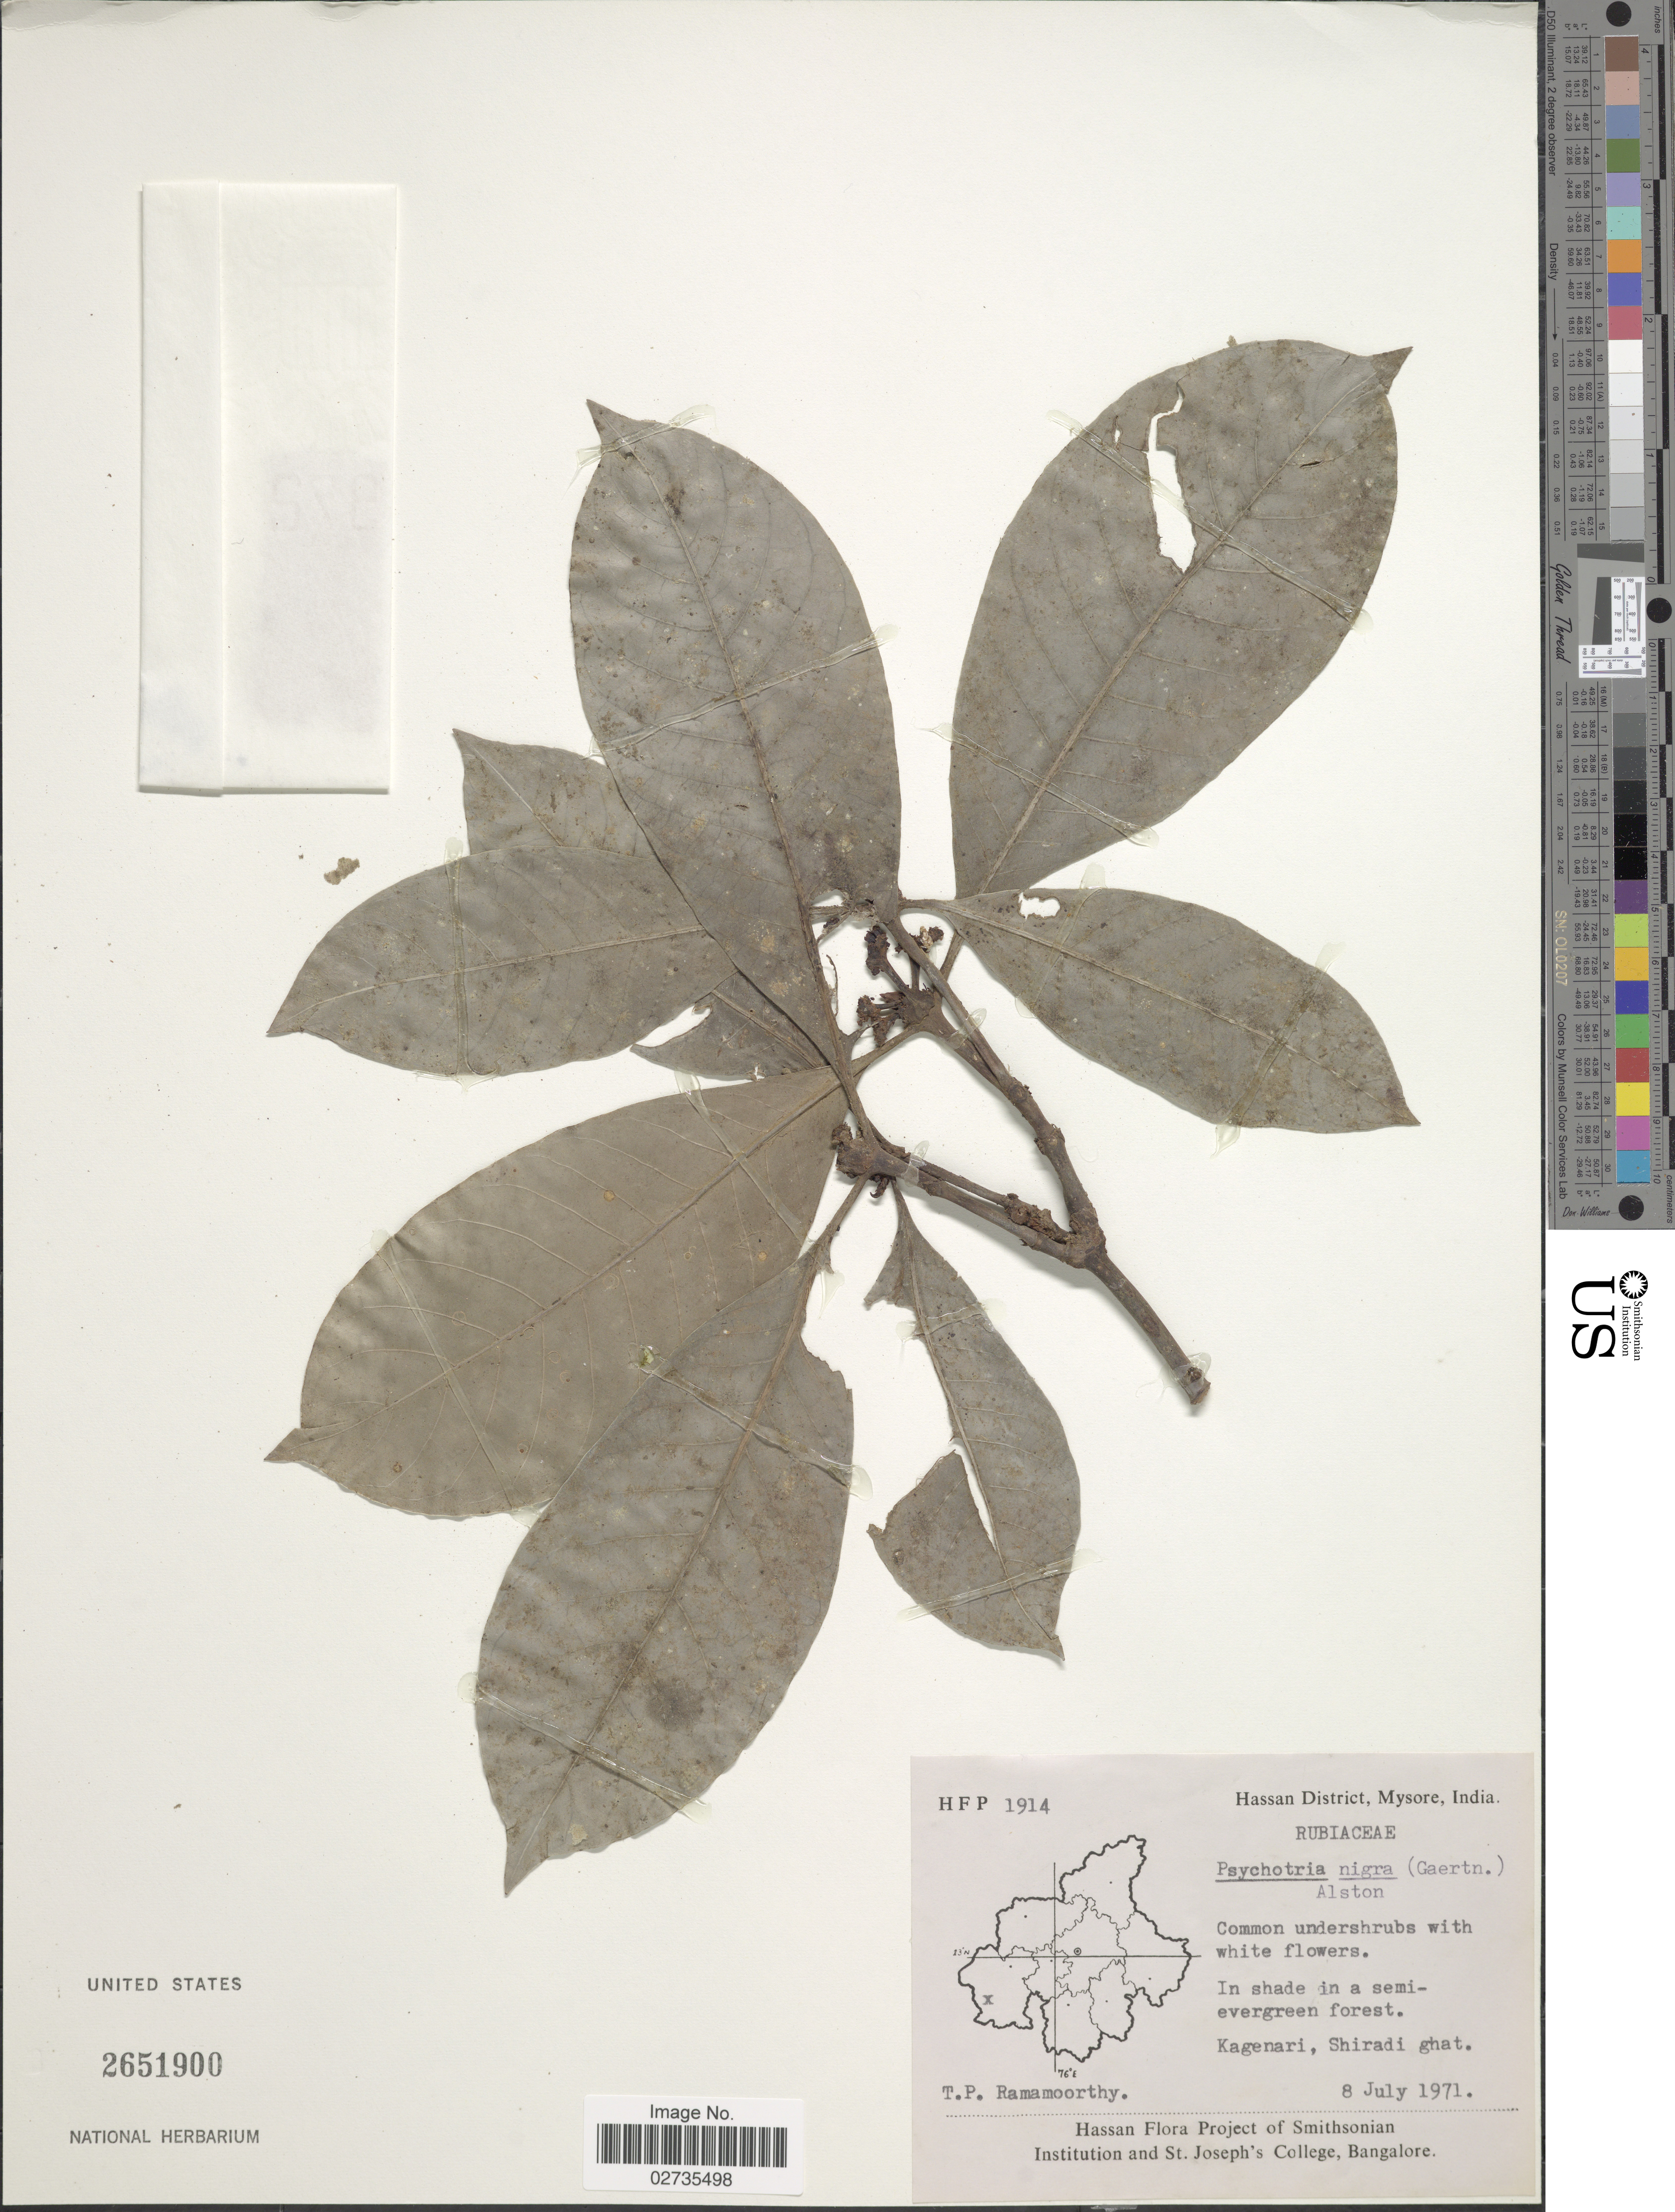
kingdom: Plantae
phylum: Tracheophyta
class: Magnoliopsida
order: Gentianales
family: Rubiaceae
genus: Psychotria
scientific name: Psychotria nigra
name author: (Gaertn.) Alston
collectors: T. P. Ramamoorthy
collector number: HFP 1914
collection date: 1971-07-08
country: India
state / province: Karnataka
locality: Hassan District, Mysore. Kagenari, Shiradi ghat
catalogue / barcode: US 2651900